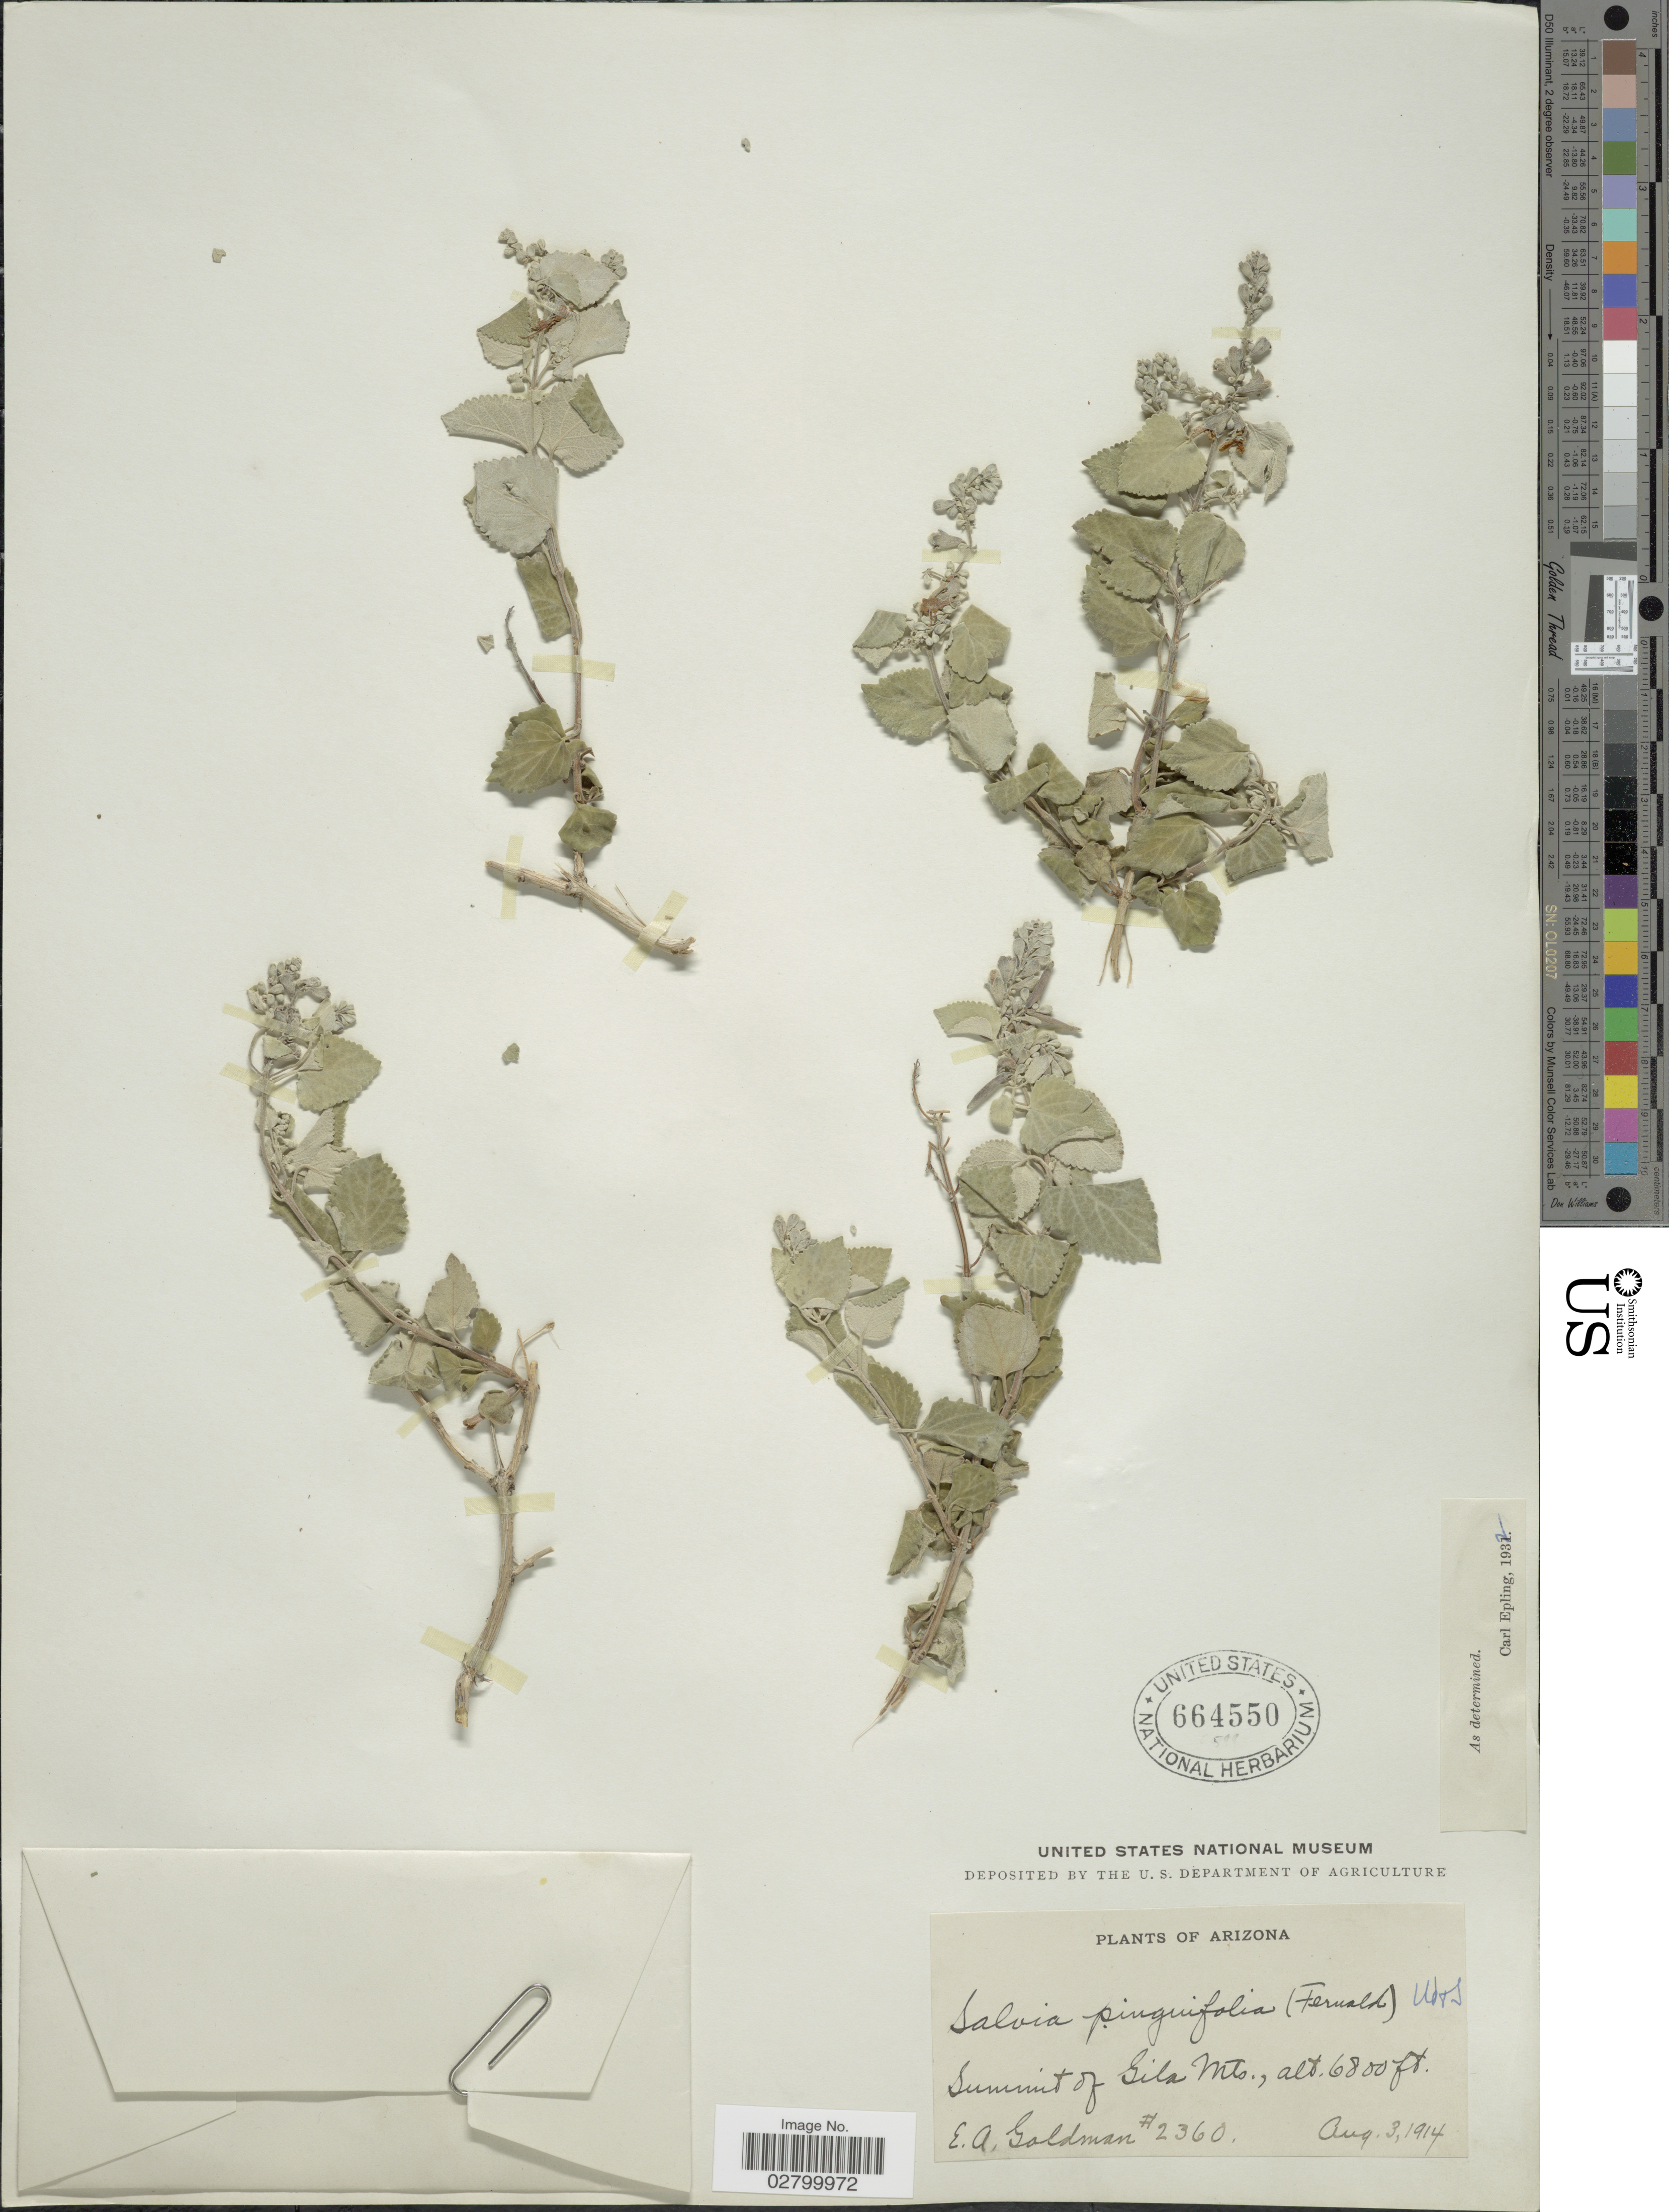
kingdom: Plantae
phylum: Tracheophyta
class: Magnoliopsida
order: Lamiales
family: Lamiaceae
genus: Salvia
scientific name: Salvia pinguifolia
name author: (Fernald) Wooton & Standl.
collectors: E. A. Goldman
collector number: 2360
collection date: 1914-08-03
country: United States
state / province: Arizona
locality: Summit of Gila Mts.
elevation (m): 2073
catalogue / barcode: US 664550